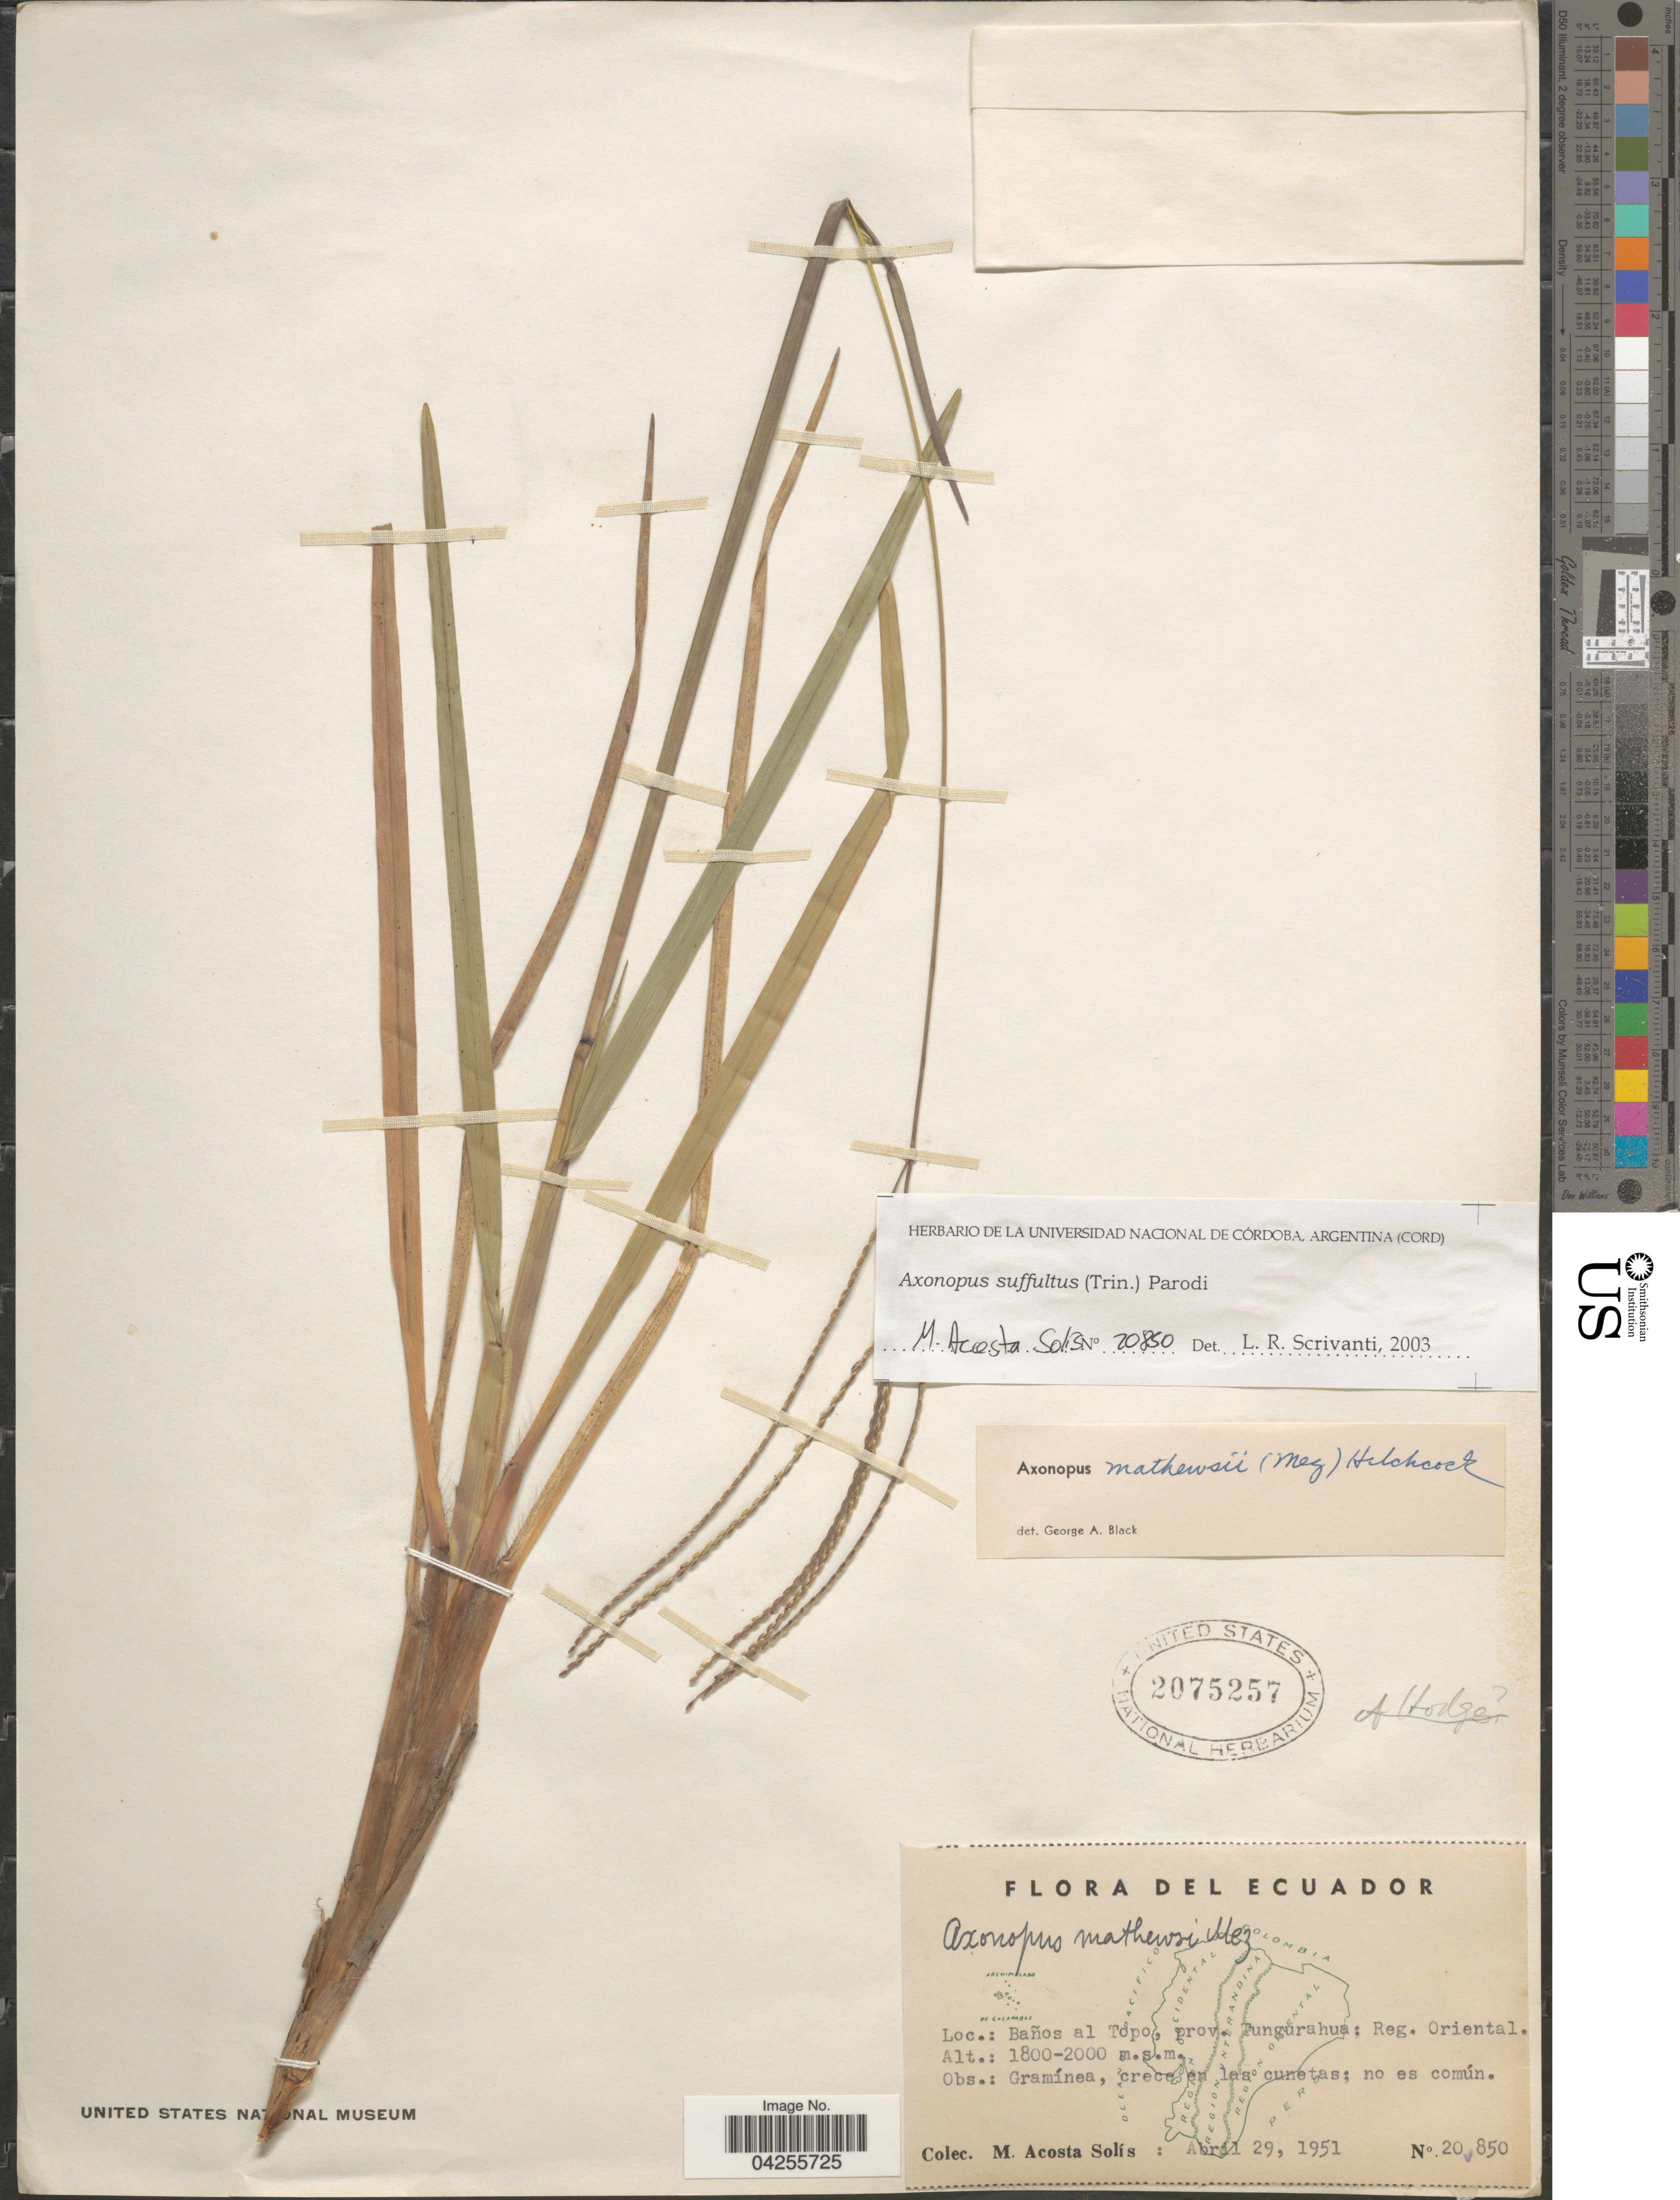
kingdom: Plantae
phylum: Tracheophyta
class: Liliopsida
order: Poales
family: Poaceae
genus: Axonopus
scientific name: Axonopus suffultus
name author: (Nees) Kuhlm.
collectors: M. Acosta Solis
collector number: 20850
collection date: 1951-04-29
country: Ecuador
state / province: Tungurahua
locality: Baños al Topo, prov. Tungurahua: Reg. Oriental.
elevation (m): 1800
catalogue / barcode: US 2075257